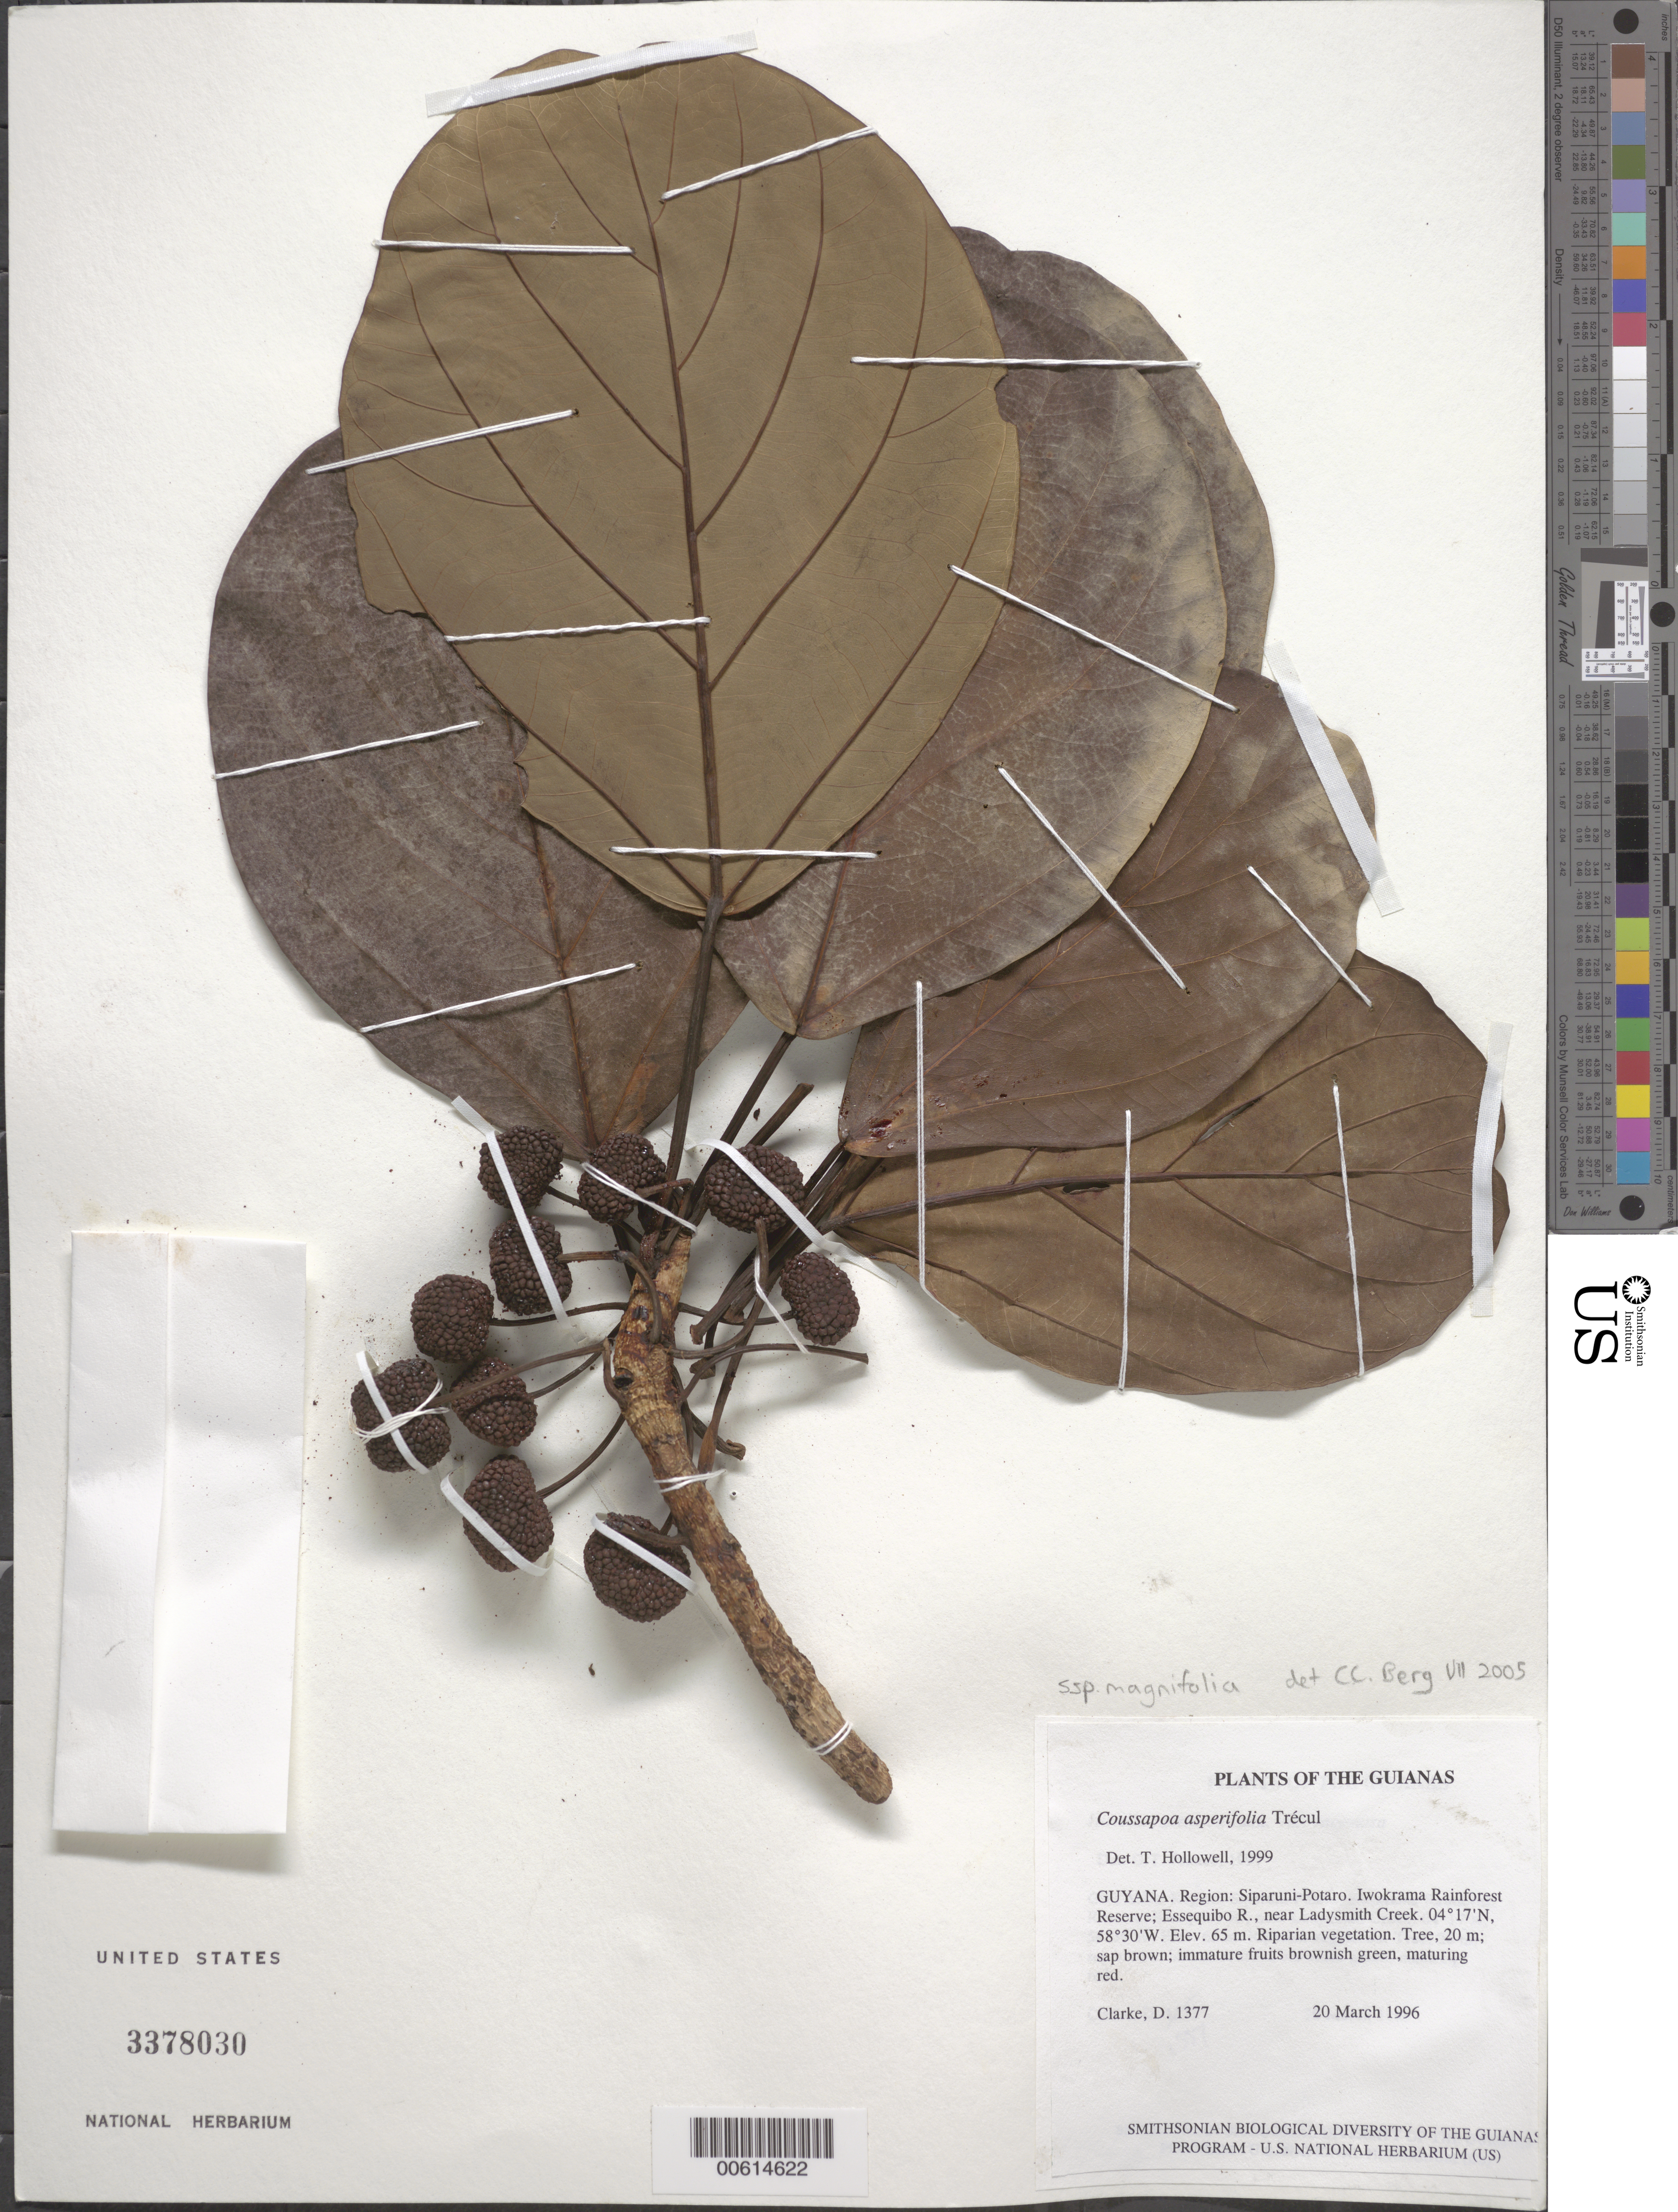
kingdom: Plantae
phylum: Tracheophyta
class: Magnoliopsida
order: Rosales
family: Urticaceae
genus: Coussapoa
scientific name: Coussapoa asperifolia subsp. magnifolia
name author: (Trécul) Akkermans & C.C. Berg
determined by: Berg, C. C.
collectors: H. D. Clarke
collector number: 1377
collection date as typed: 20 March 1996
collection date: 1996-03-20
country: Guyana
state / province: Potaro-Siparuni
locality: Iwokrama Rainforest Reserve; Essequibo R., near Ladysmith Creek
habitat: Riparian vegetation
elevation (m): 65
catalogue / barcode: US 3378030